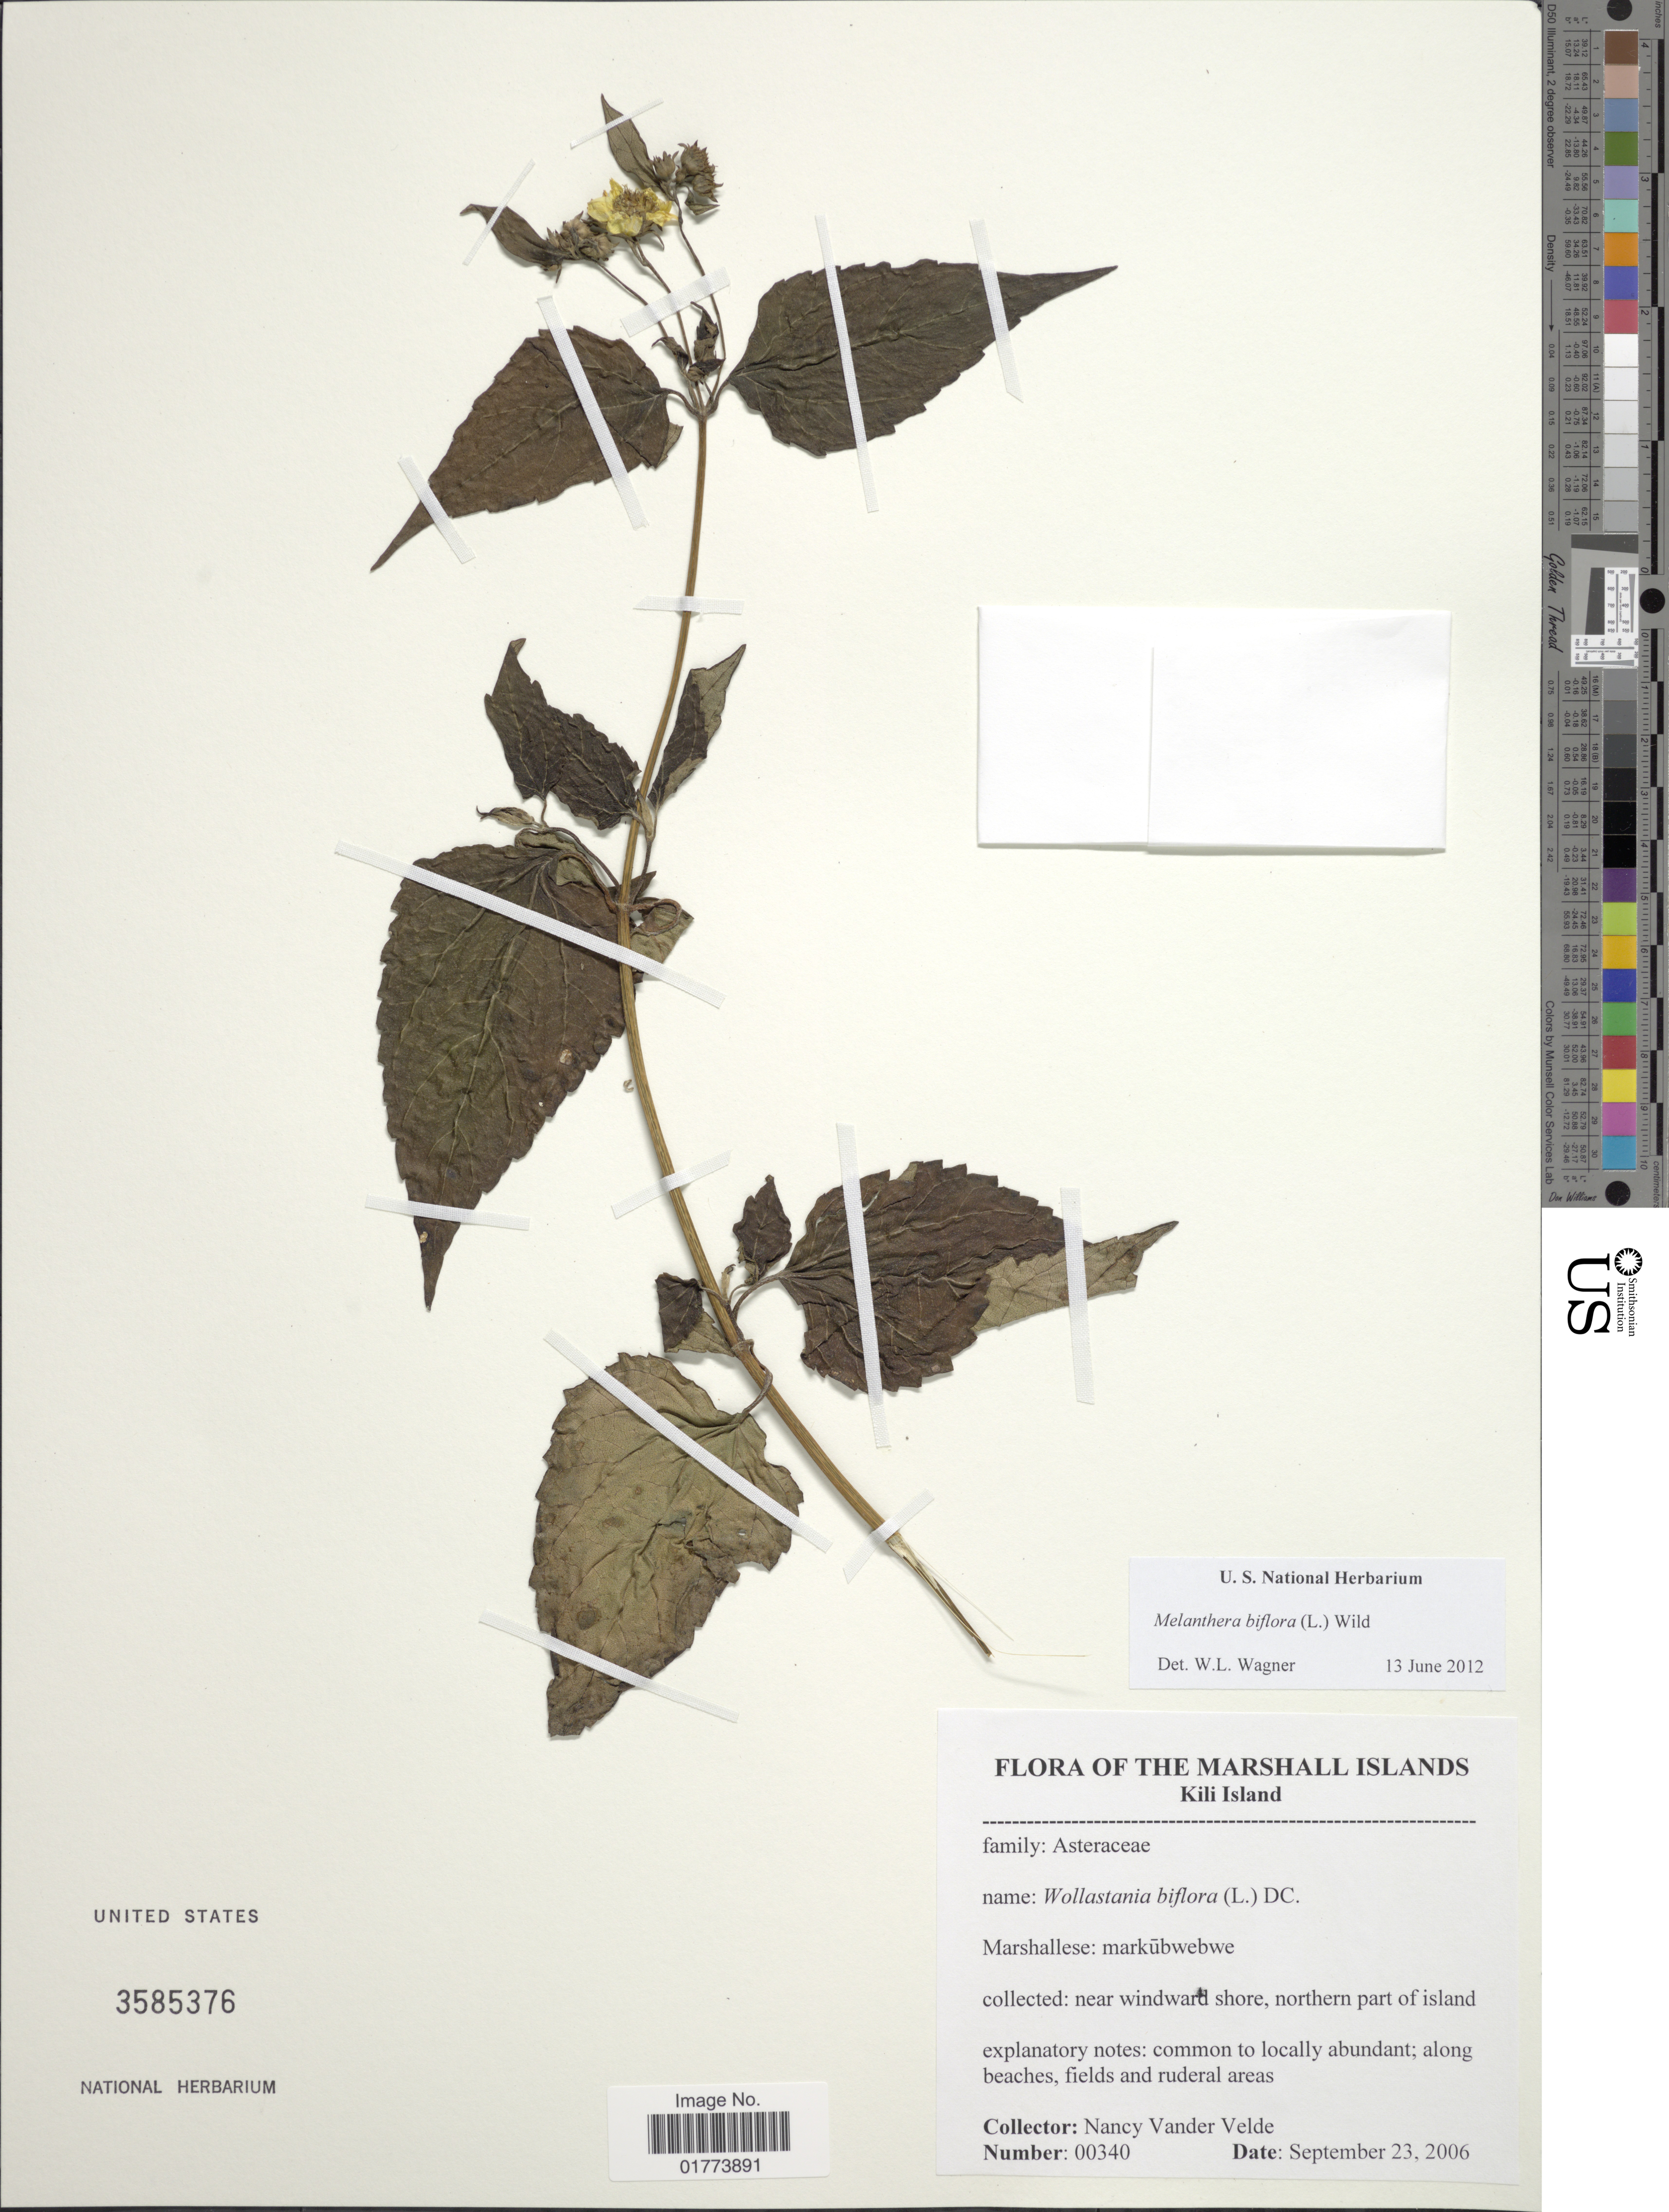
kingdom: Plantae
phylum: Tracheophyta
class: Magnoliopsida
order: Asterales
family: Asteraceae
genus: Wollastonia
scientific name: Wollastonia biflora var. biflora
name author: (L.) DC.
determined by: Wagner, W. L., (BOT), Smithsonian Institution - National Museum of Natural History (UNITED STATES)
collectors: N. Vander Velde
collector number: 00340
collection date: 2006-09-23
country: Marshall Islands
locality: Kili Island, Near windward shore, northern part of island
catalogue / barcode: US 3585376